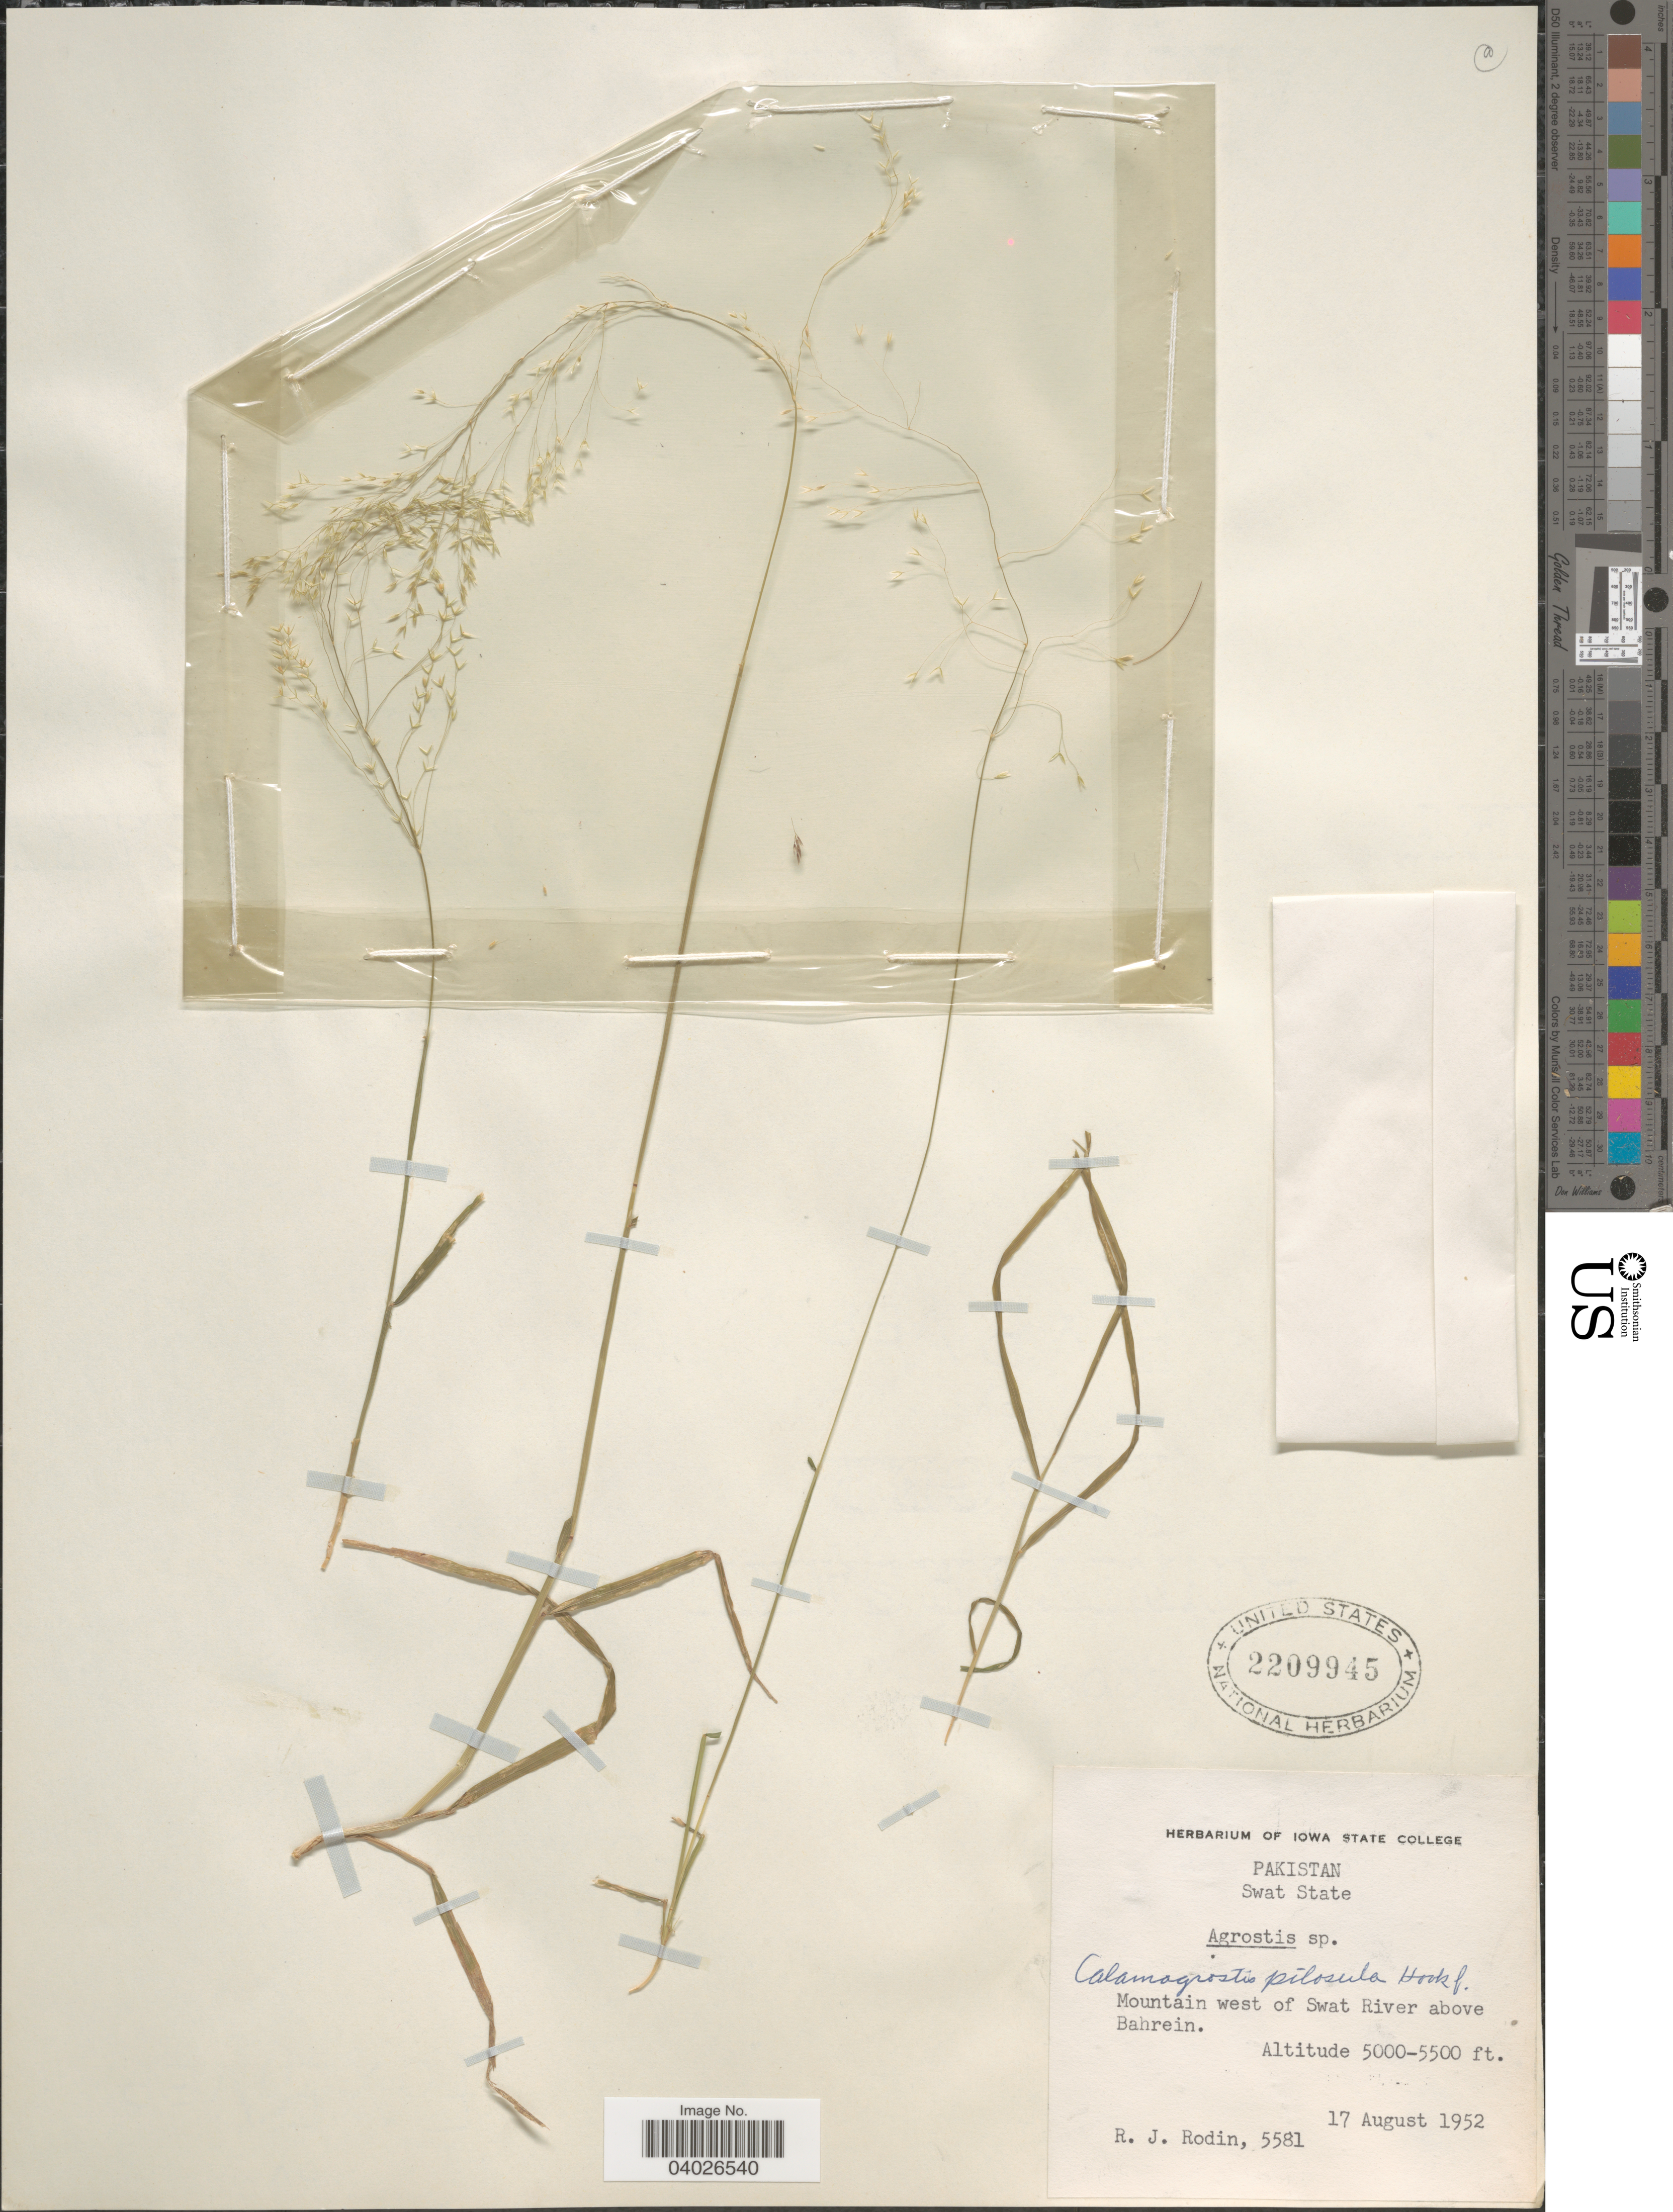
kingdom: Plantae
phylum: Tracheophyta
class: Liliopsida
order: Poales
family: Poaceae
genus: Agrostis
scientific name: Agrostis pilosula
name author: Trin.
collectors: R. J. Rodin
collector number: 5581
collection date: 1952-08-17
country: Pakistan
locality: Swat State. Mountain west of Swat River above Bahrein.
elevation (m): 1524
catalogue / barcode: US 2209945